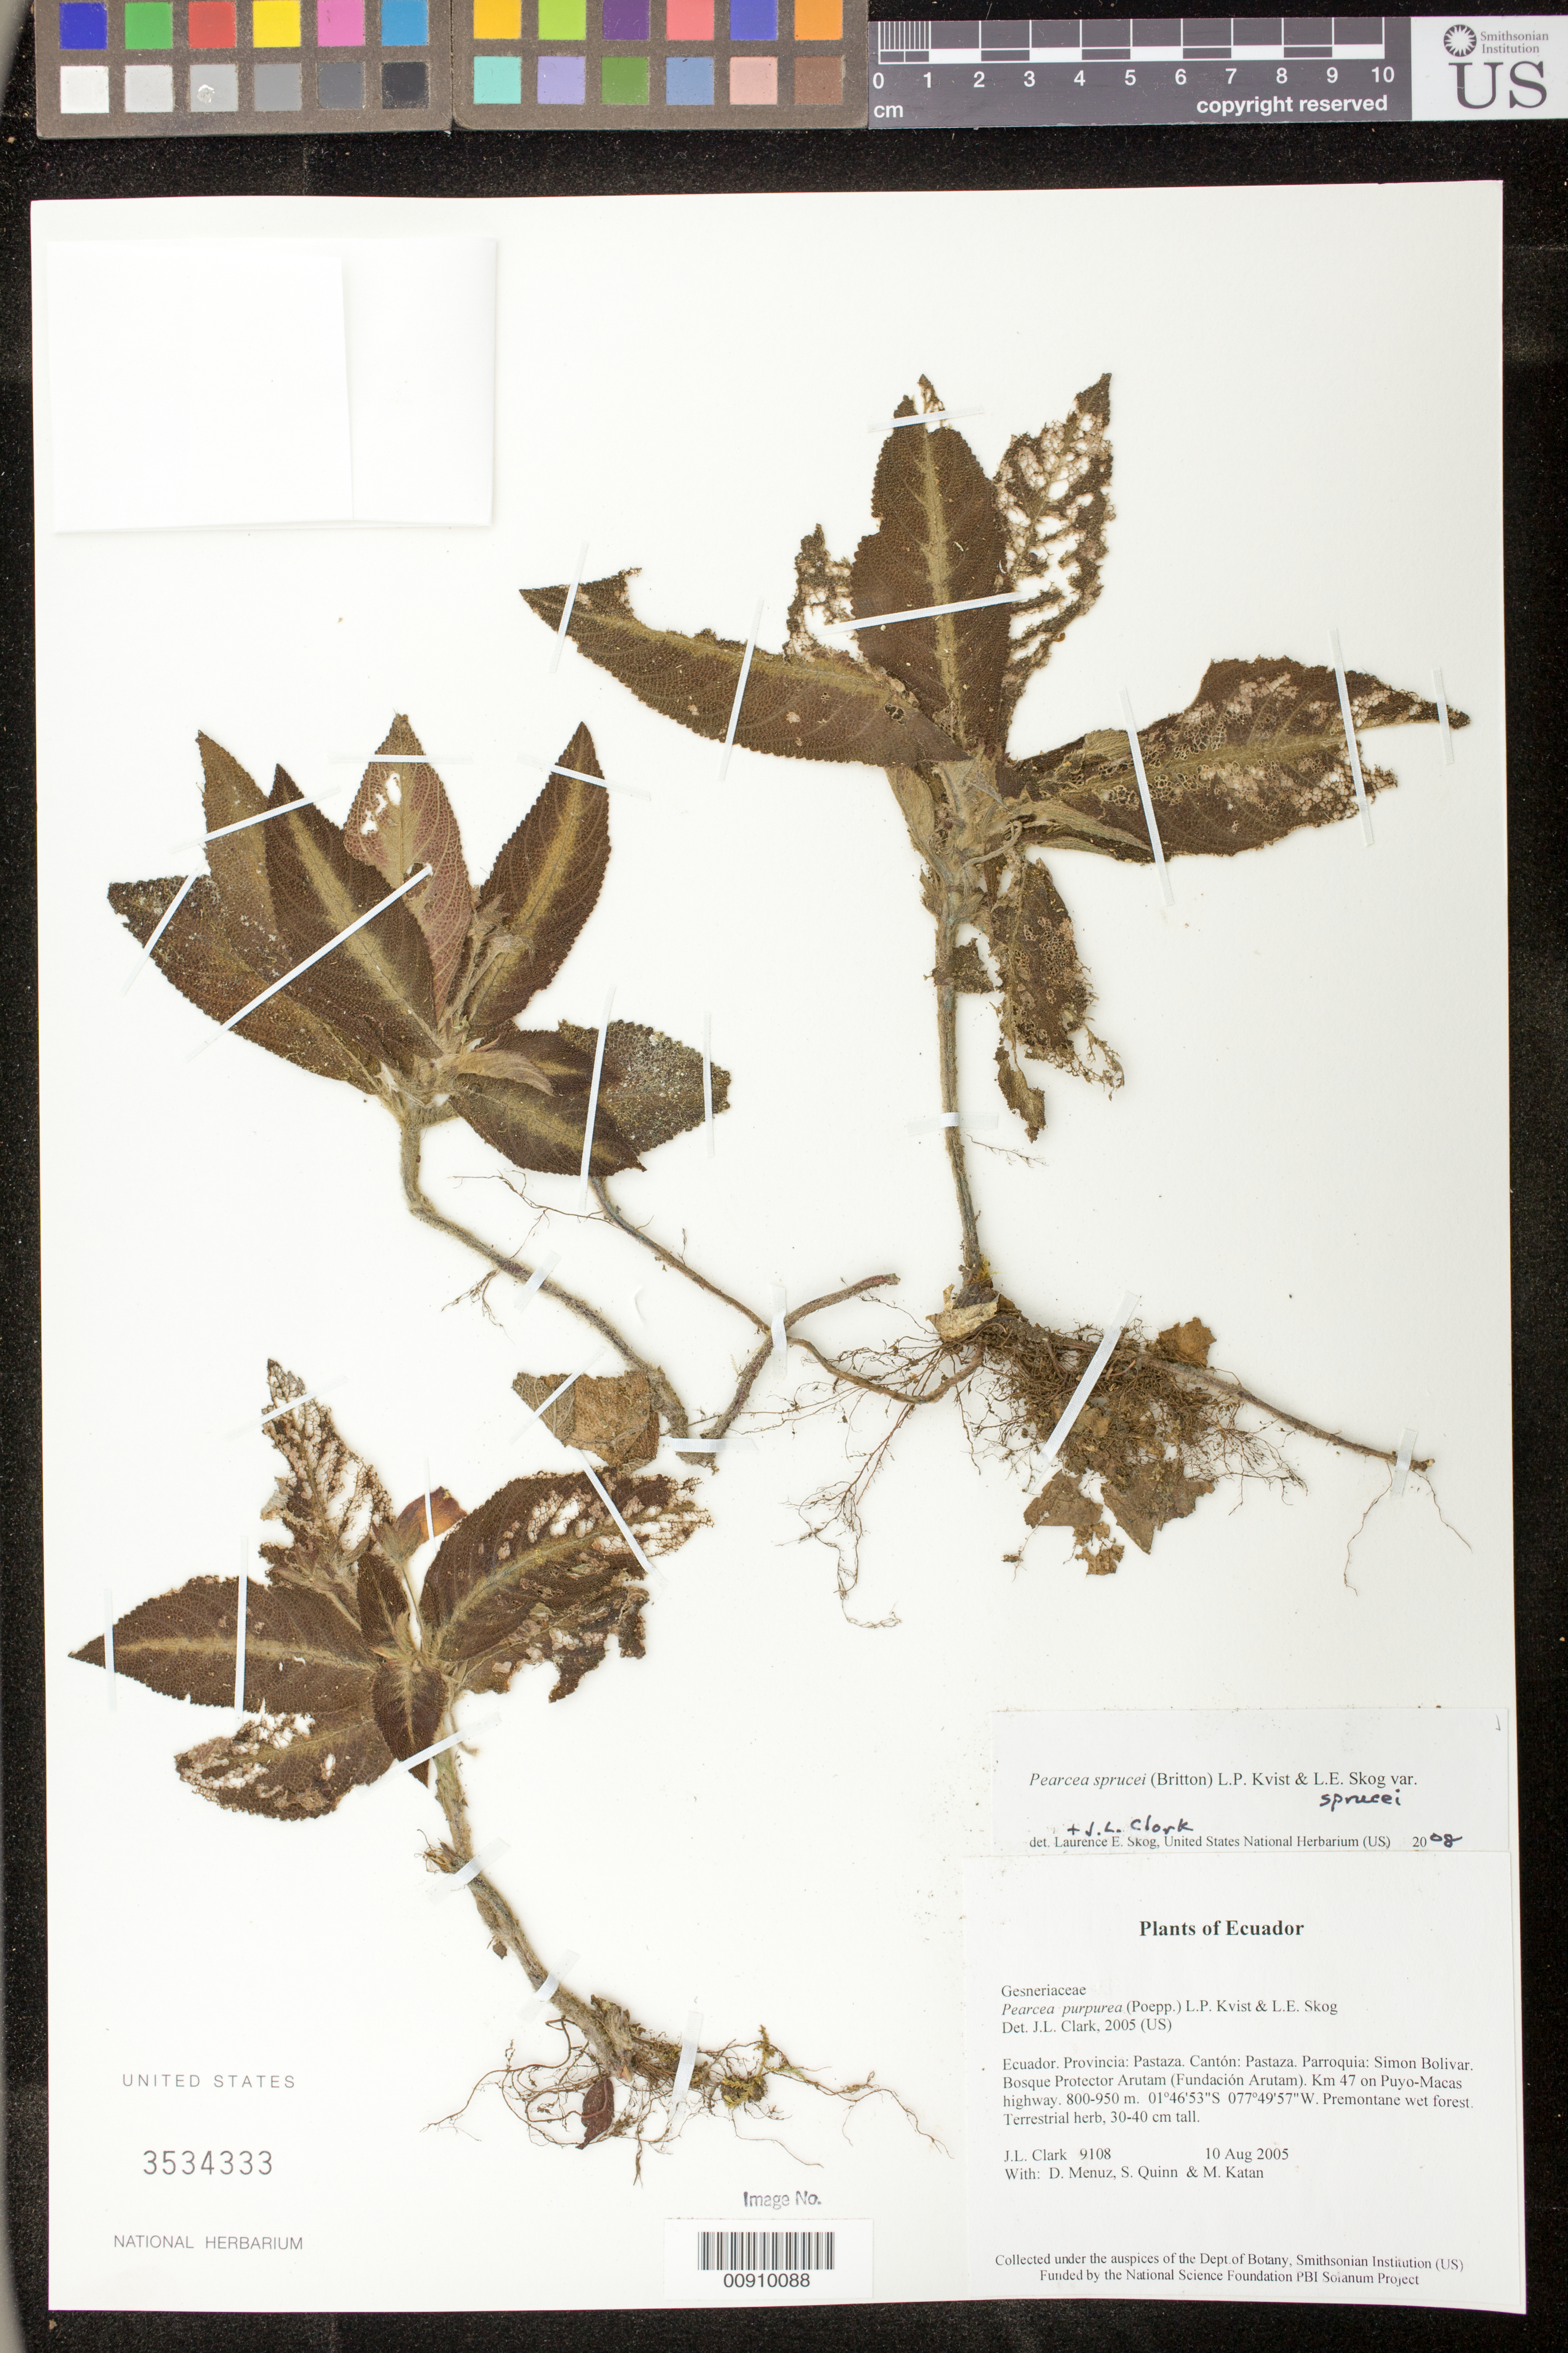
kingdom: Plantae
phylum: Tracheophyta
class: Magnoliopsida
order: Lamiales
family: Gesneriaceae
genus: Pearcea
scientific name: Pearcea sprucei var. sprucei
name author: (Britton ex Rusby) L.P. Kvist & L.E. Skog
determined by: Clark, J. L.; Skog, Laurence E.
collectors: J. L. Clark, D. Menuz, S. Quinn & M. Katan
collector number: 9108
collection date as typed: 10 Aug 2005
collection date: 2005-08-10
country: Ecuador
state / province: Pastaza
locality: Pastaza. Parroquia: Simon Bolivar. Bosque Protector Arutam (Fundación Arutam). Km 47 on Puyo-Macas highway.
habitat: Premontane wet forest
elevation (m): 800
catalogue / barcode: US 3534333